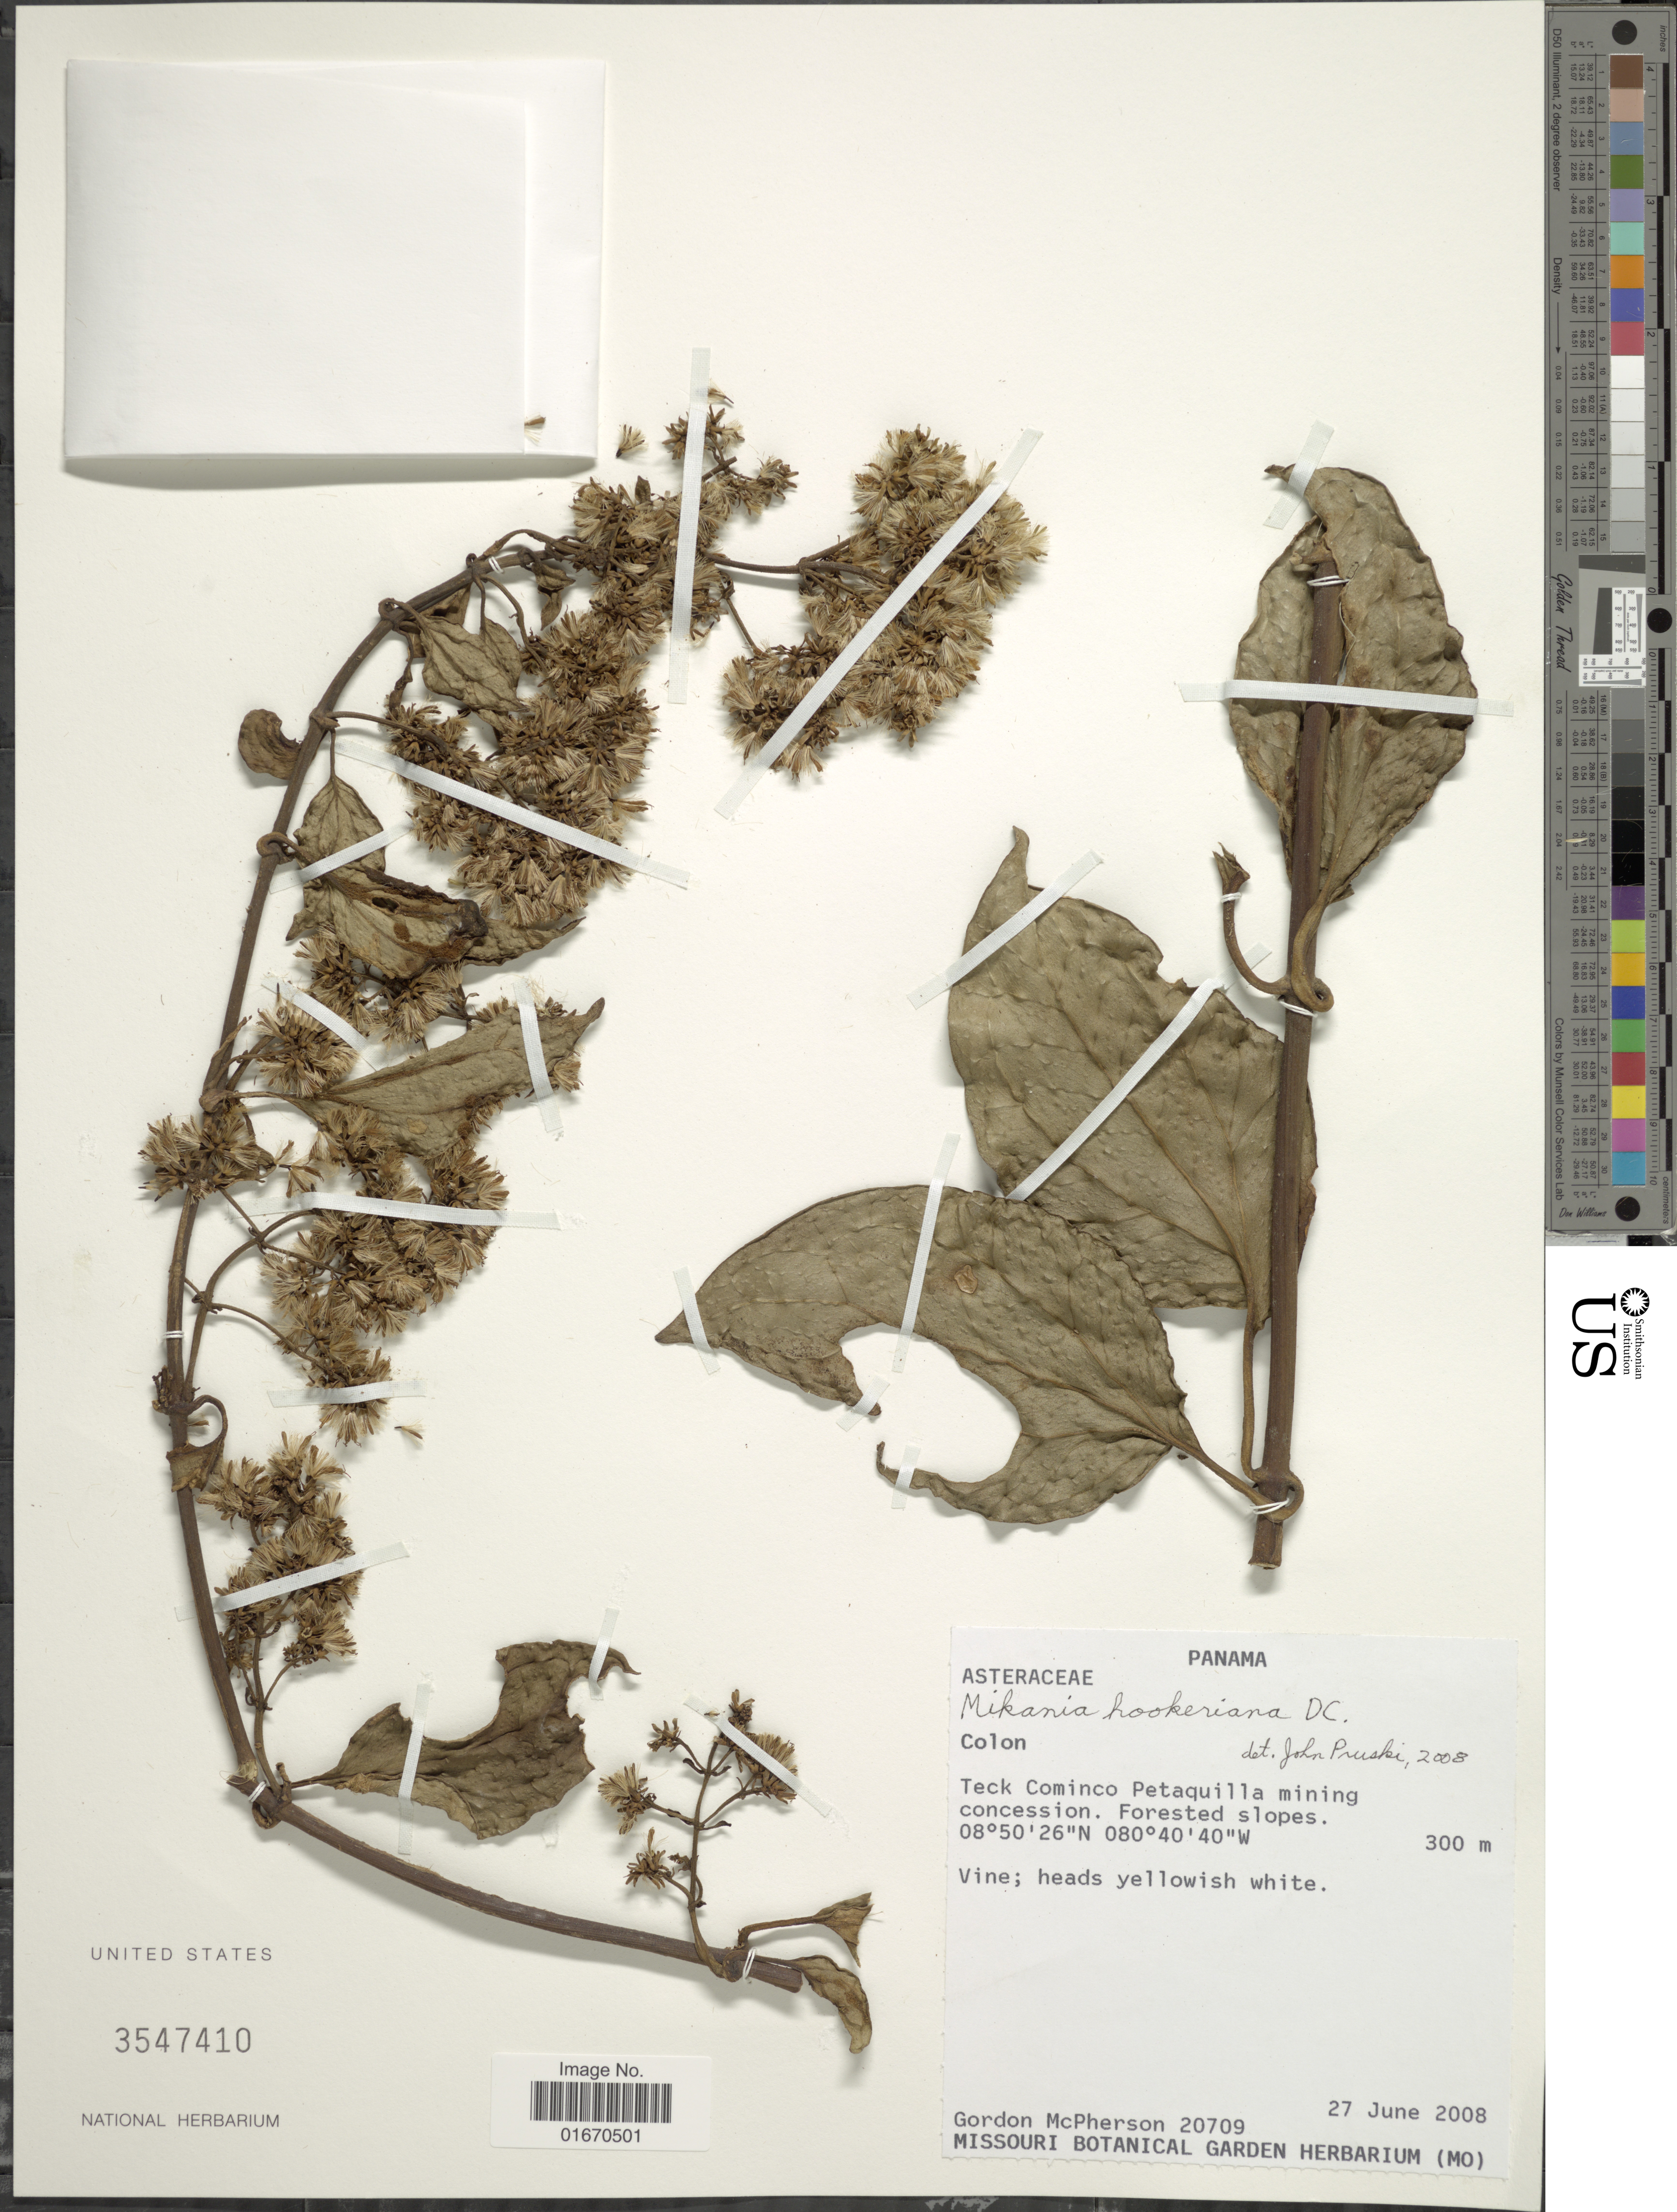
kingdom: Plantae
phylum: Tracheophyta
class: Magnoliopsida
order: Asterales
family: Asteraceae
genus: Mikania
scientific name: Mikania hookeriana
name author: DC.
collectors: G. D. McPherson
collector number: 20709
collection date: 2008-06-27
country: Panama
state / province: Colón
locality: Teck Cominco Petaquilla mining concession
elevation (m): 300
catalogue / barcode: US 3547410